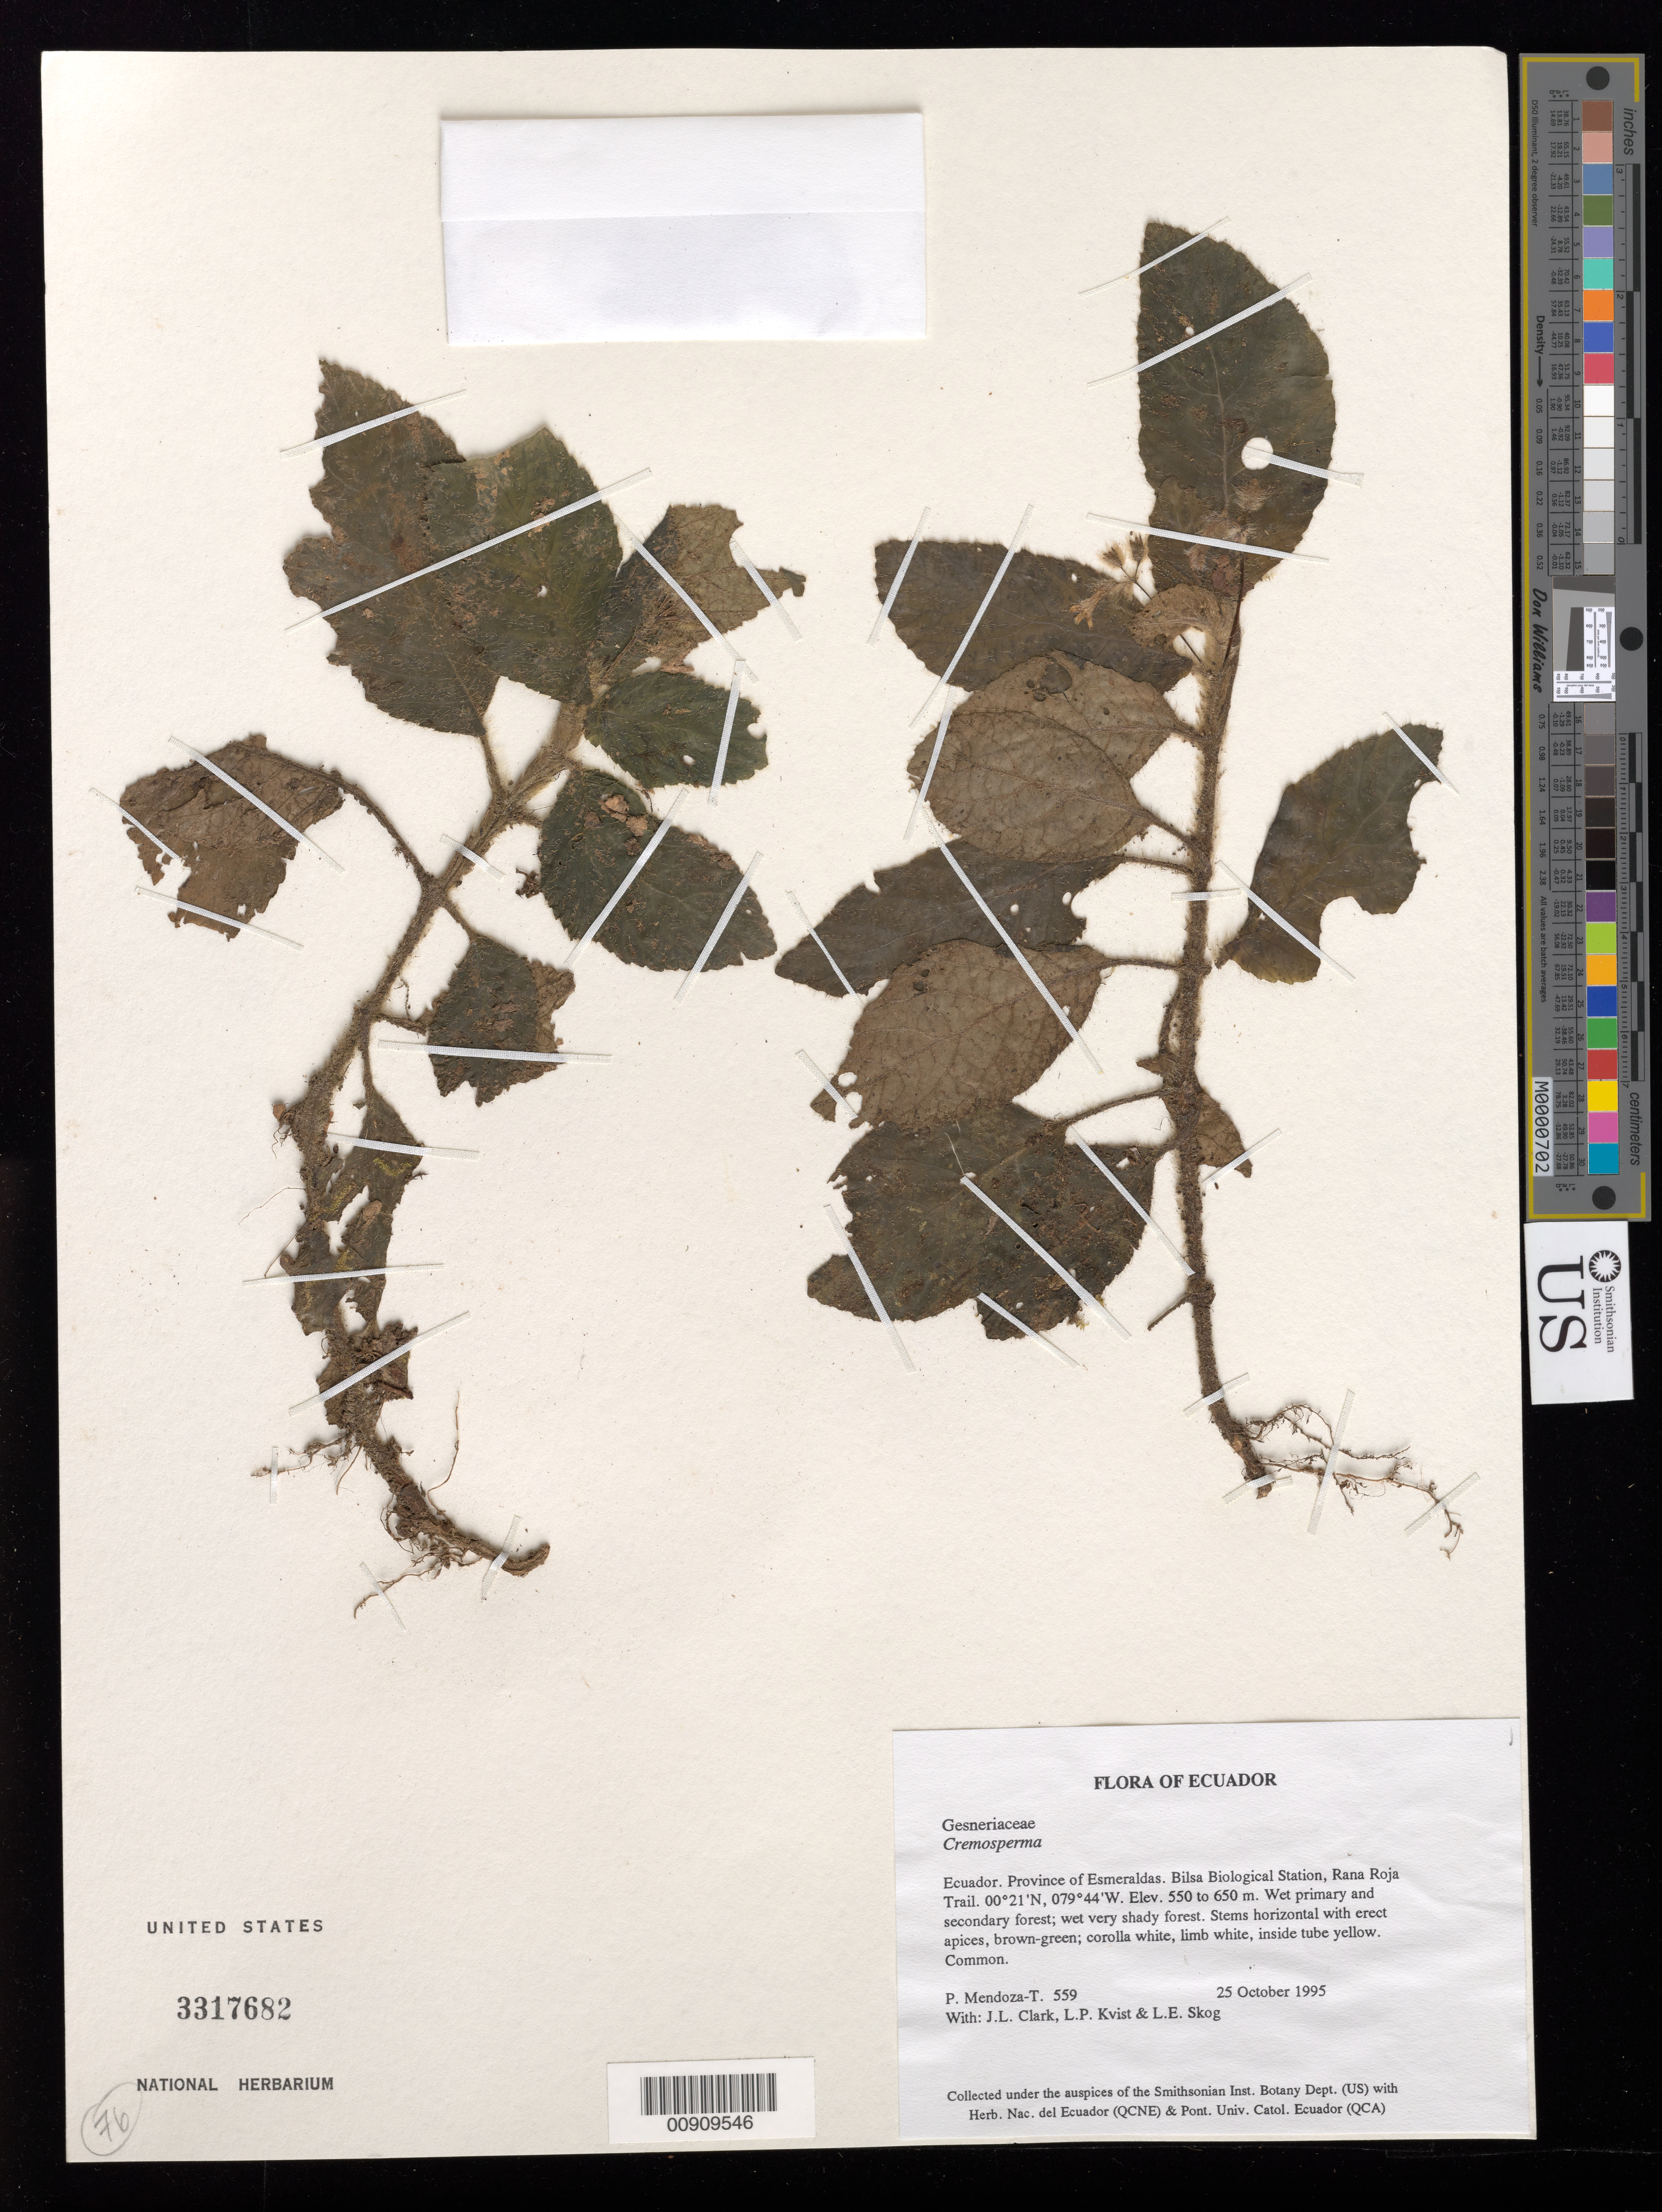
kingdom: Plantae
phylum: Tracheophyta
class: Magnoliopsida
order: Lamiales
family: Gesneriaceae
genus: Cremosperma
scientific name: Cremosperma sp.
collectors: P. Mendoza-T., J. L. Clark, L. P. Kvist & L. E. Skog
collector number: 559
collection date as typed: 25 Oct 1995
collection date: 1995-10-25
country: Ecuador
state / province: Esmeraldas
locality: Bilsa Biological Station, Rana Roja Trail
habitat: Wet primary and secondary forest; wet very shady forest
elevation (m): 550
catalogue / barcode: US 3317682